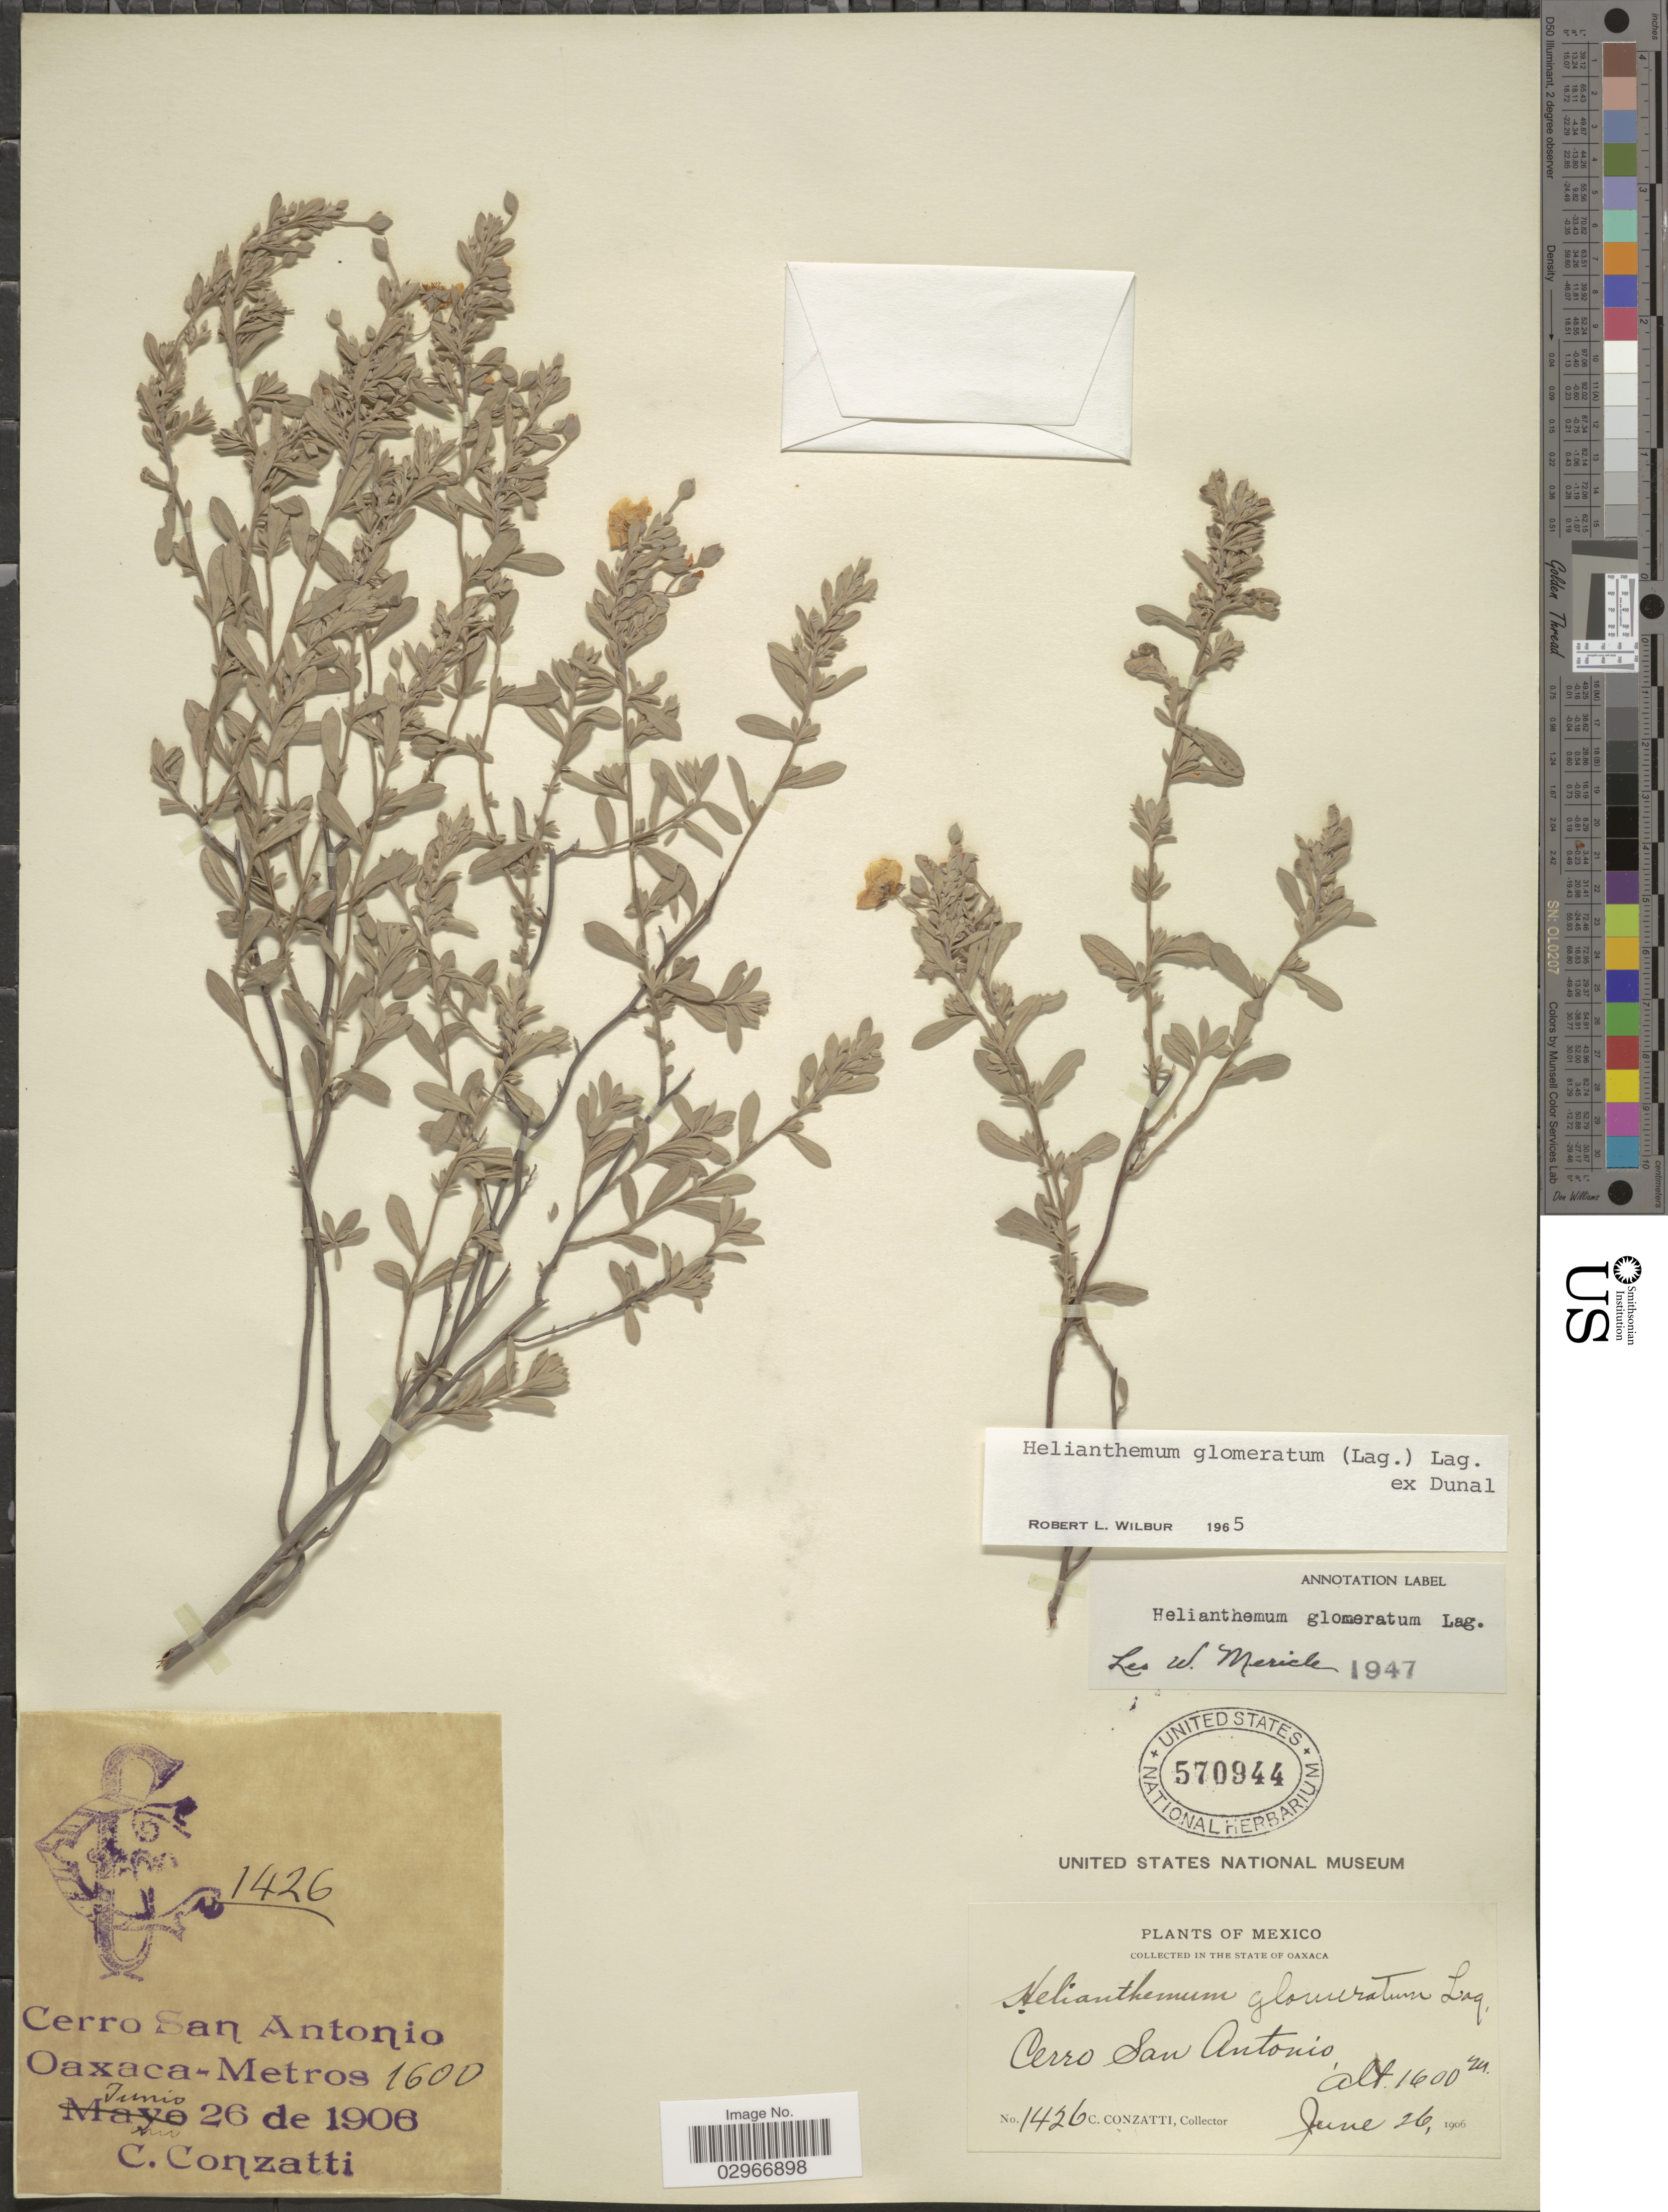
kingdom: Plantae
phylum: Tracheophyta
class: Magnoliopsida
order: Malvales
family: Cistaceae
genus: Helianthemum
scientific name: Helianthemum glomeratum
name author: (Lag.) Lag. ex Dunal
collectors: C. Conzatti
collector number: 1426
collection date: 1906-06-26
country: Mexico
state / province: Oaxaca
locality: Cerro San Antonio.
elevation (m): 1600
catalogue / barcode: US 570944